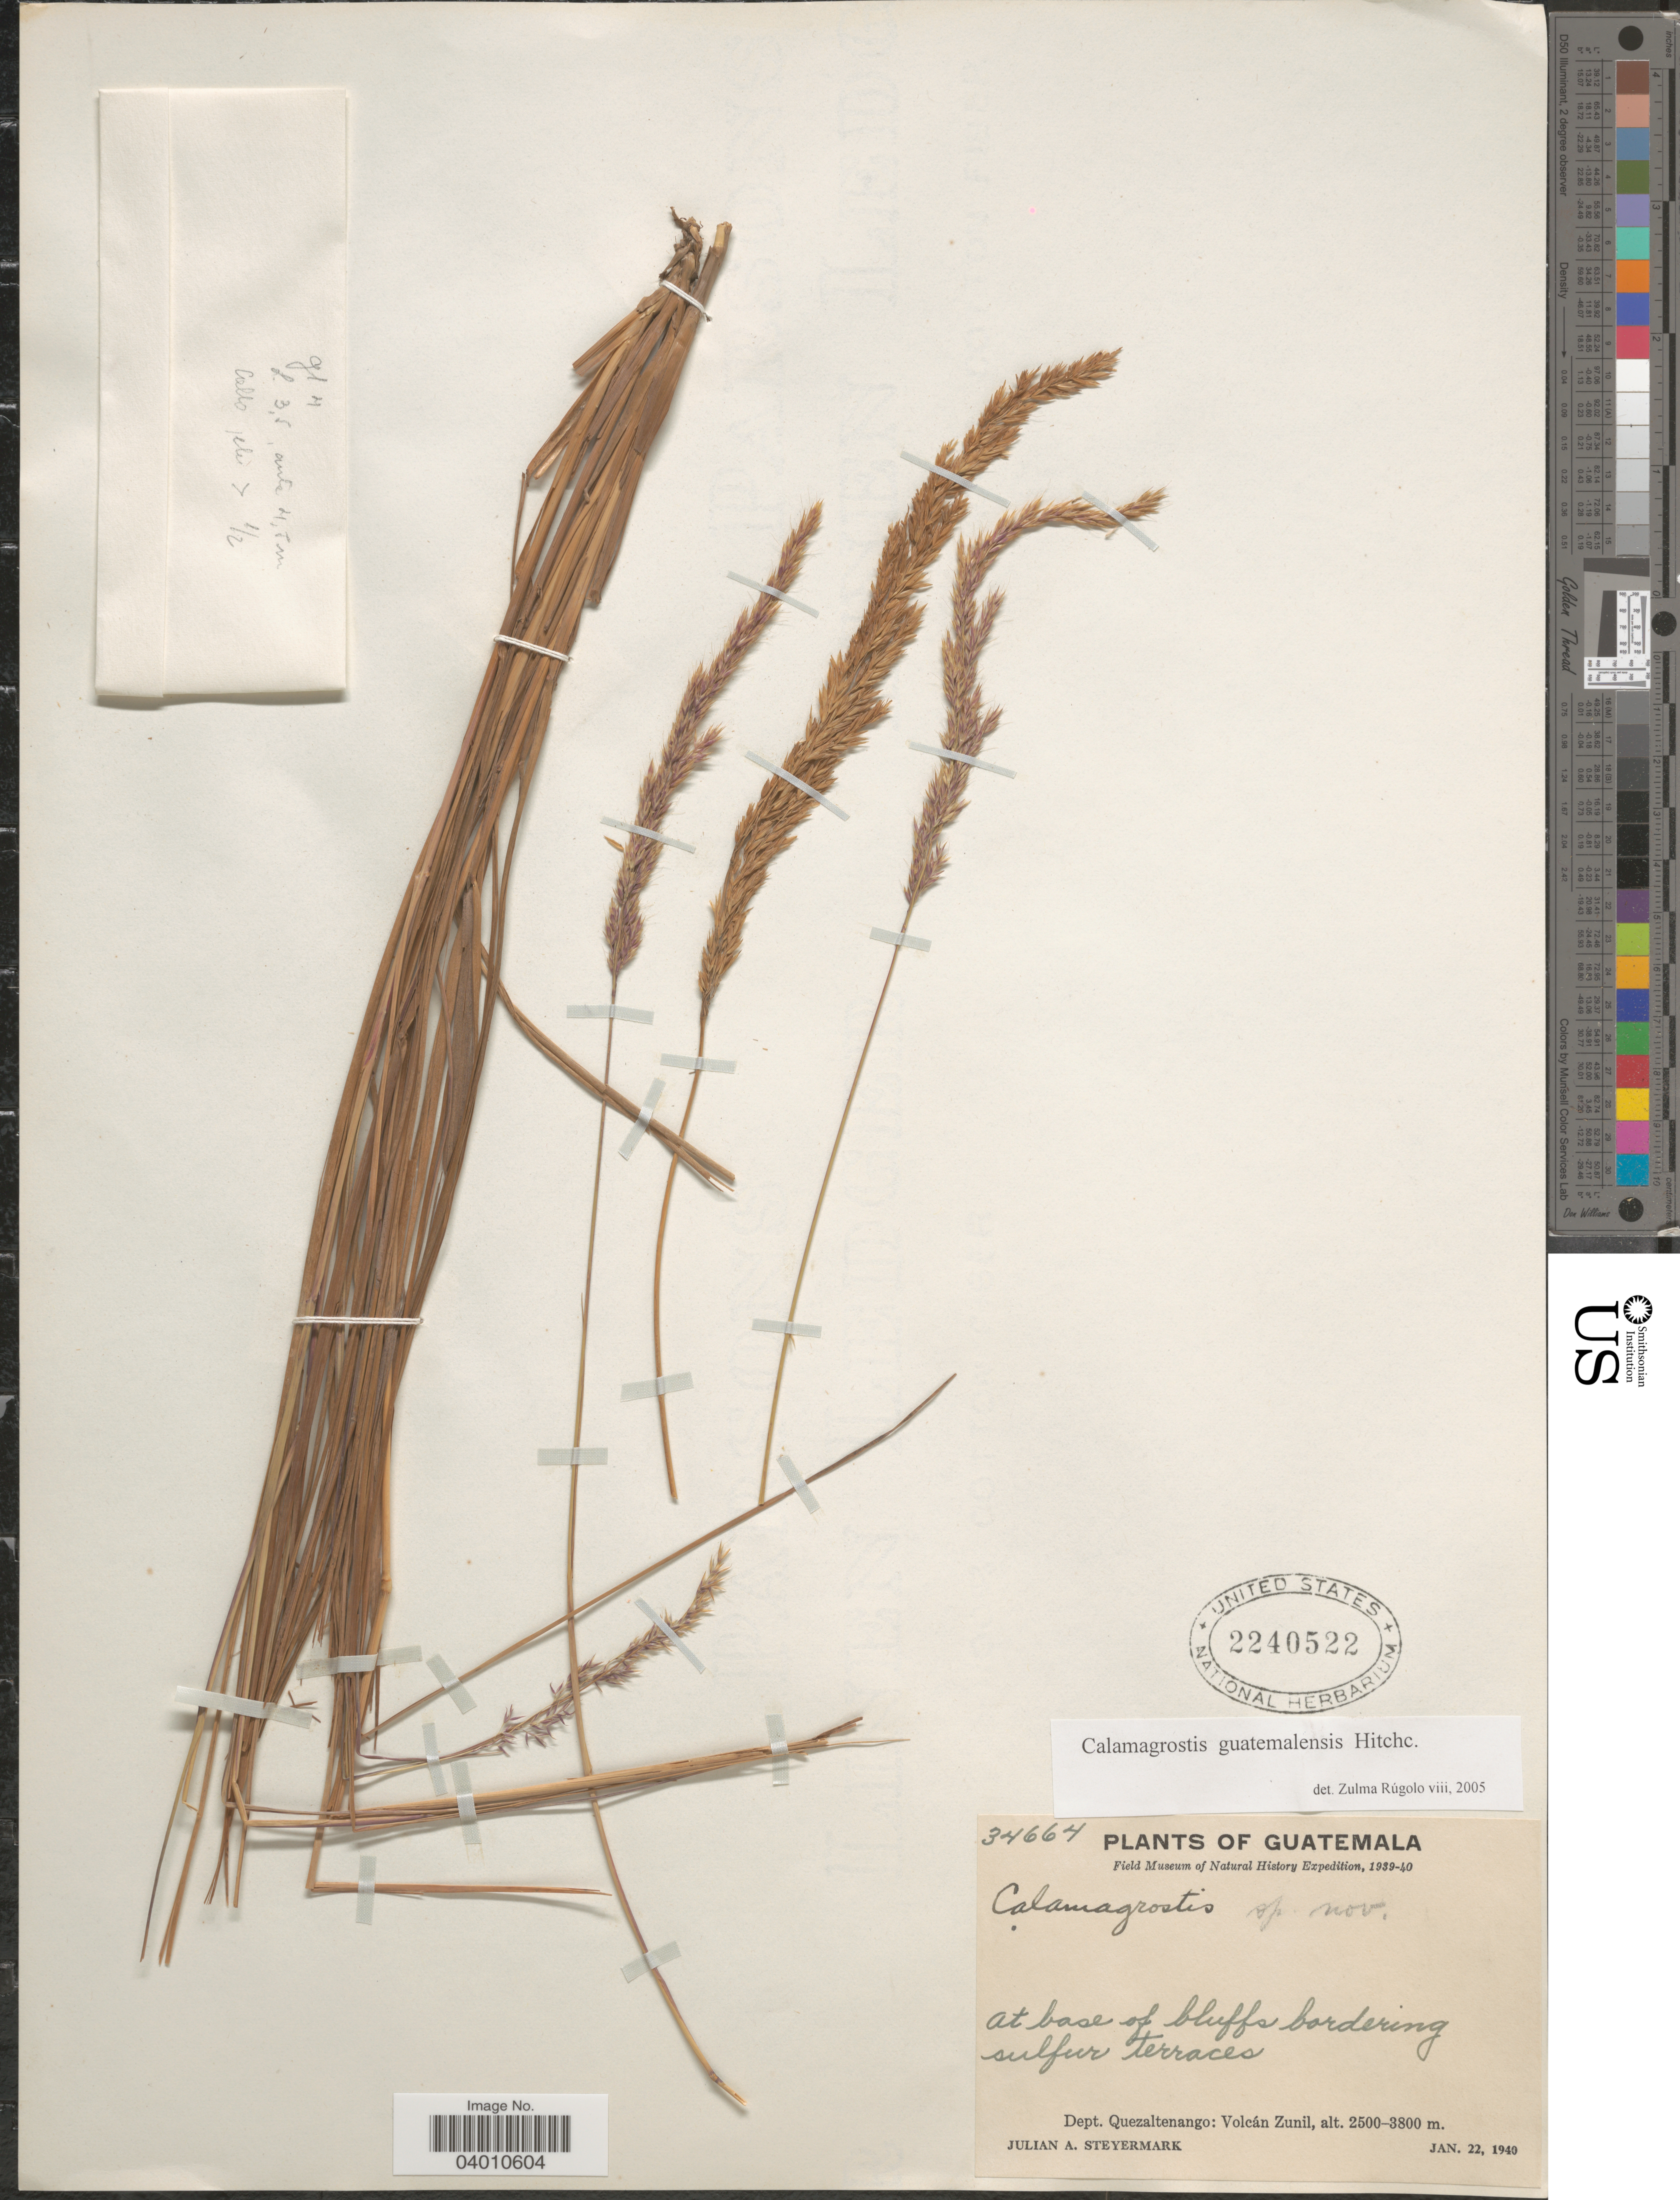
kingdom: Plantae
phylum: Tracheophyta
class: Liliopsida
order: Poales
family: Poaceae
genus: Peyritschia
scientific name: Peyritschia guatemalensis ined.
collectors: J. Steyermark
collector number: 34664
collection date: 1940-01-22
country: Guatemala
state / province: Quetzaltenango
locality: Dept. Quezaltenango: Volcán Zunil.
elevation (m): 2500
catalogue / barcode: US 2240522